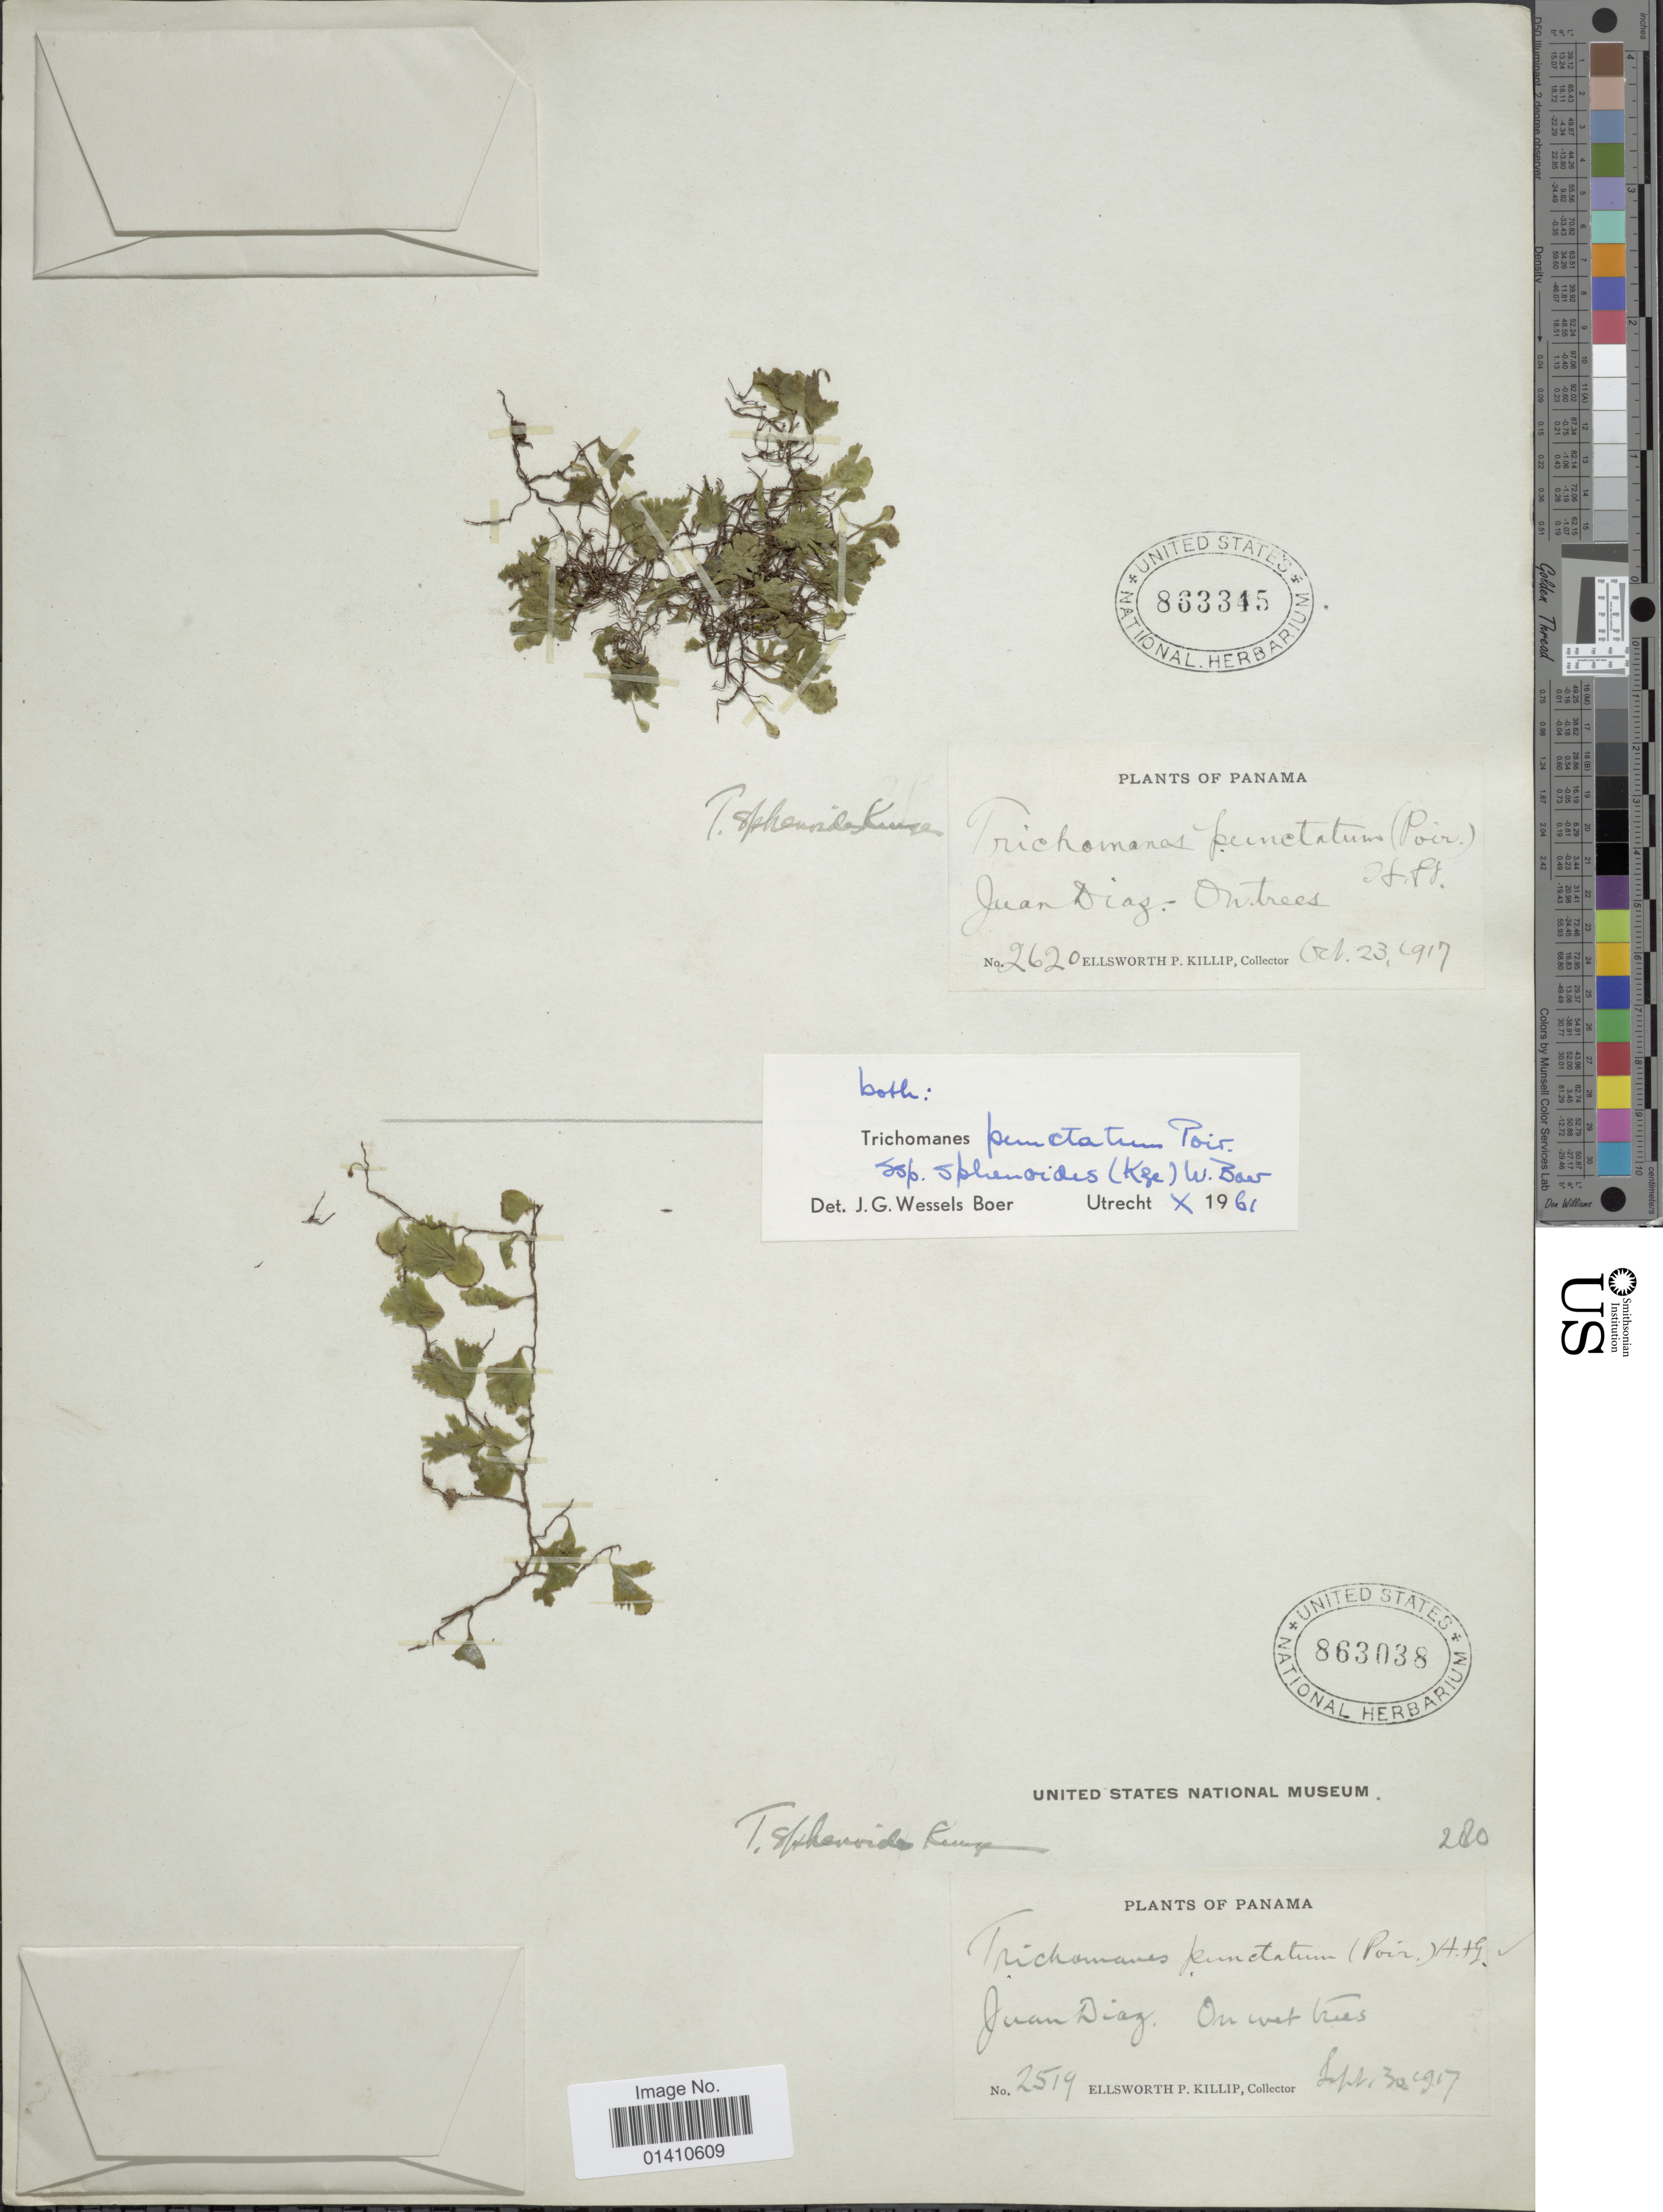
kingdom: Plantae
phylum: Tracheophyta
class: Polypodiopsida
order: Hymenophyllales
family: Hymenophyllaceae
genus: Didymoglossum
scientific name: Didymoglossum punctatum subsp. spheroides (Kunze) comb. nov., ined 2015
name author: (Kunze)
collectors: E. P. Killip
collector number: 2620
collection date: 1917-10-23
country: Panama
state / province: Panamá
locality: Juan Diaz, on trees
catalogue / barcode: US 863345-2